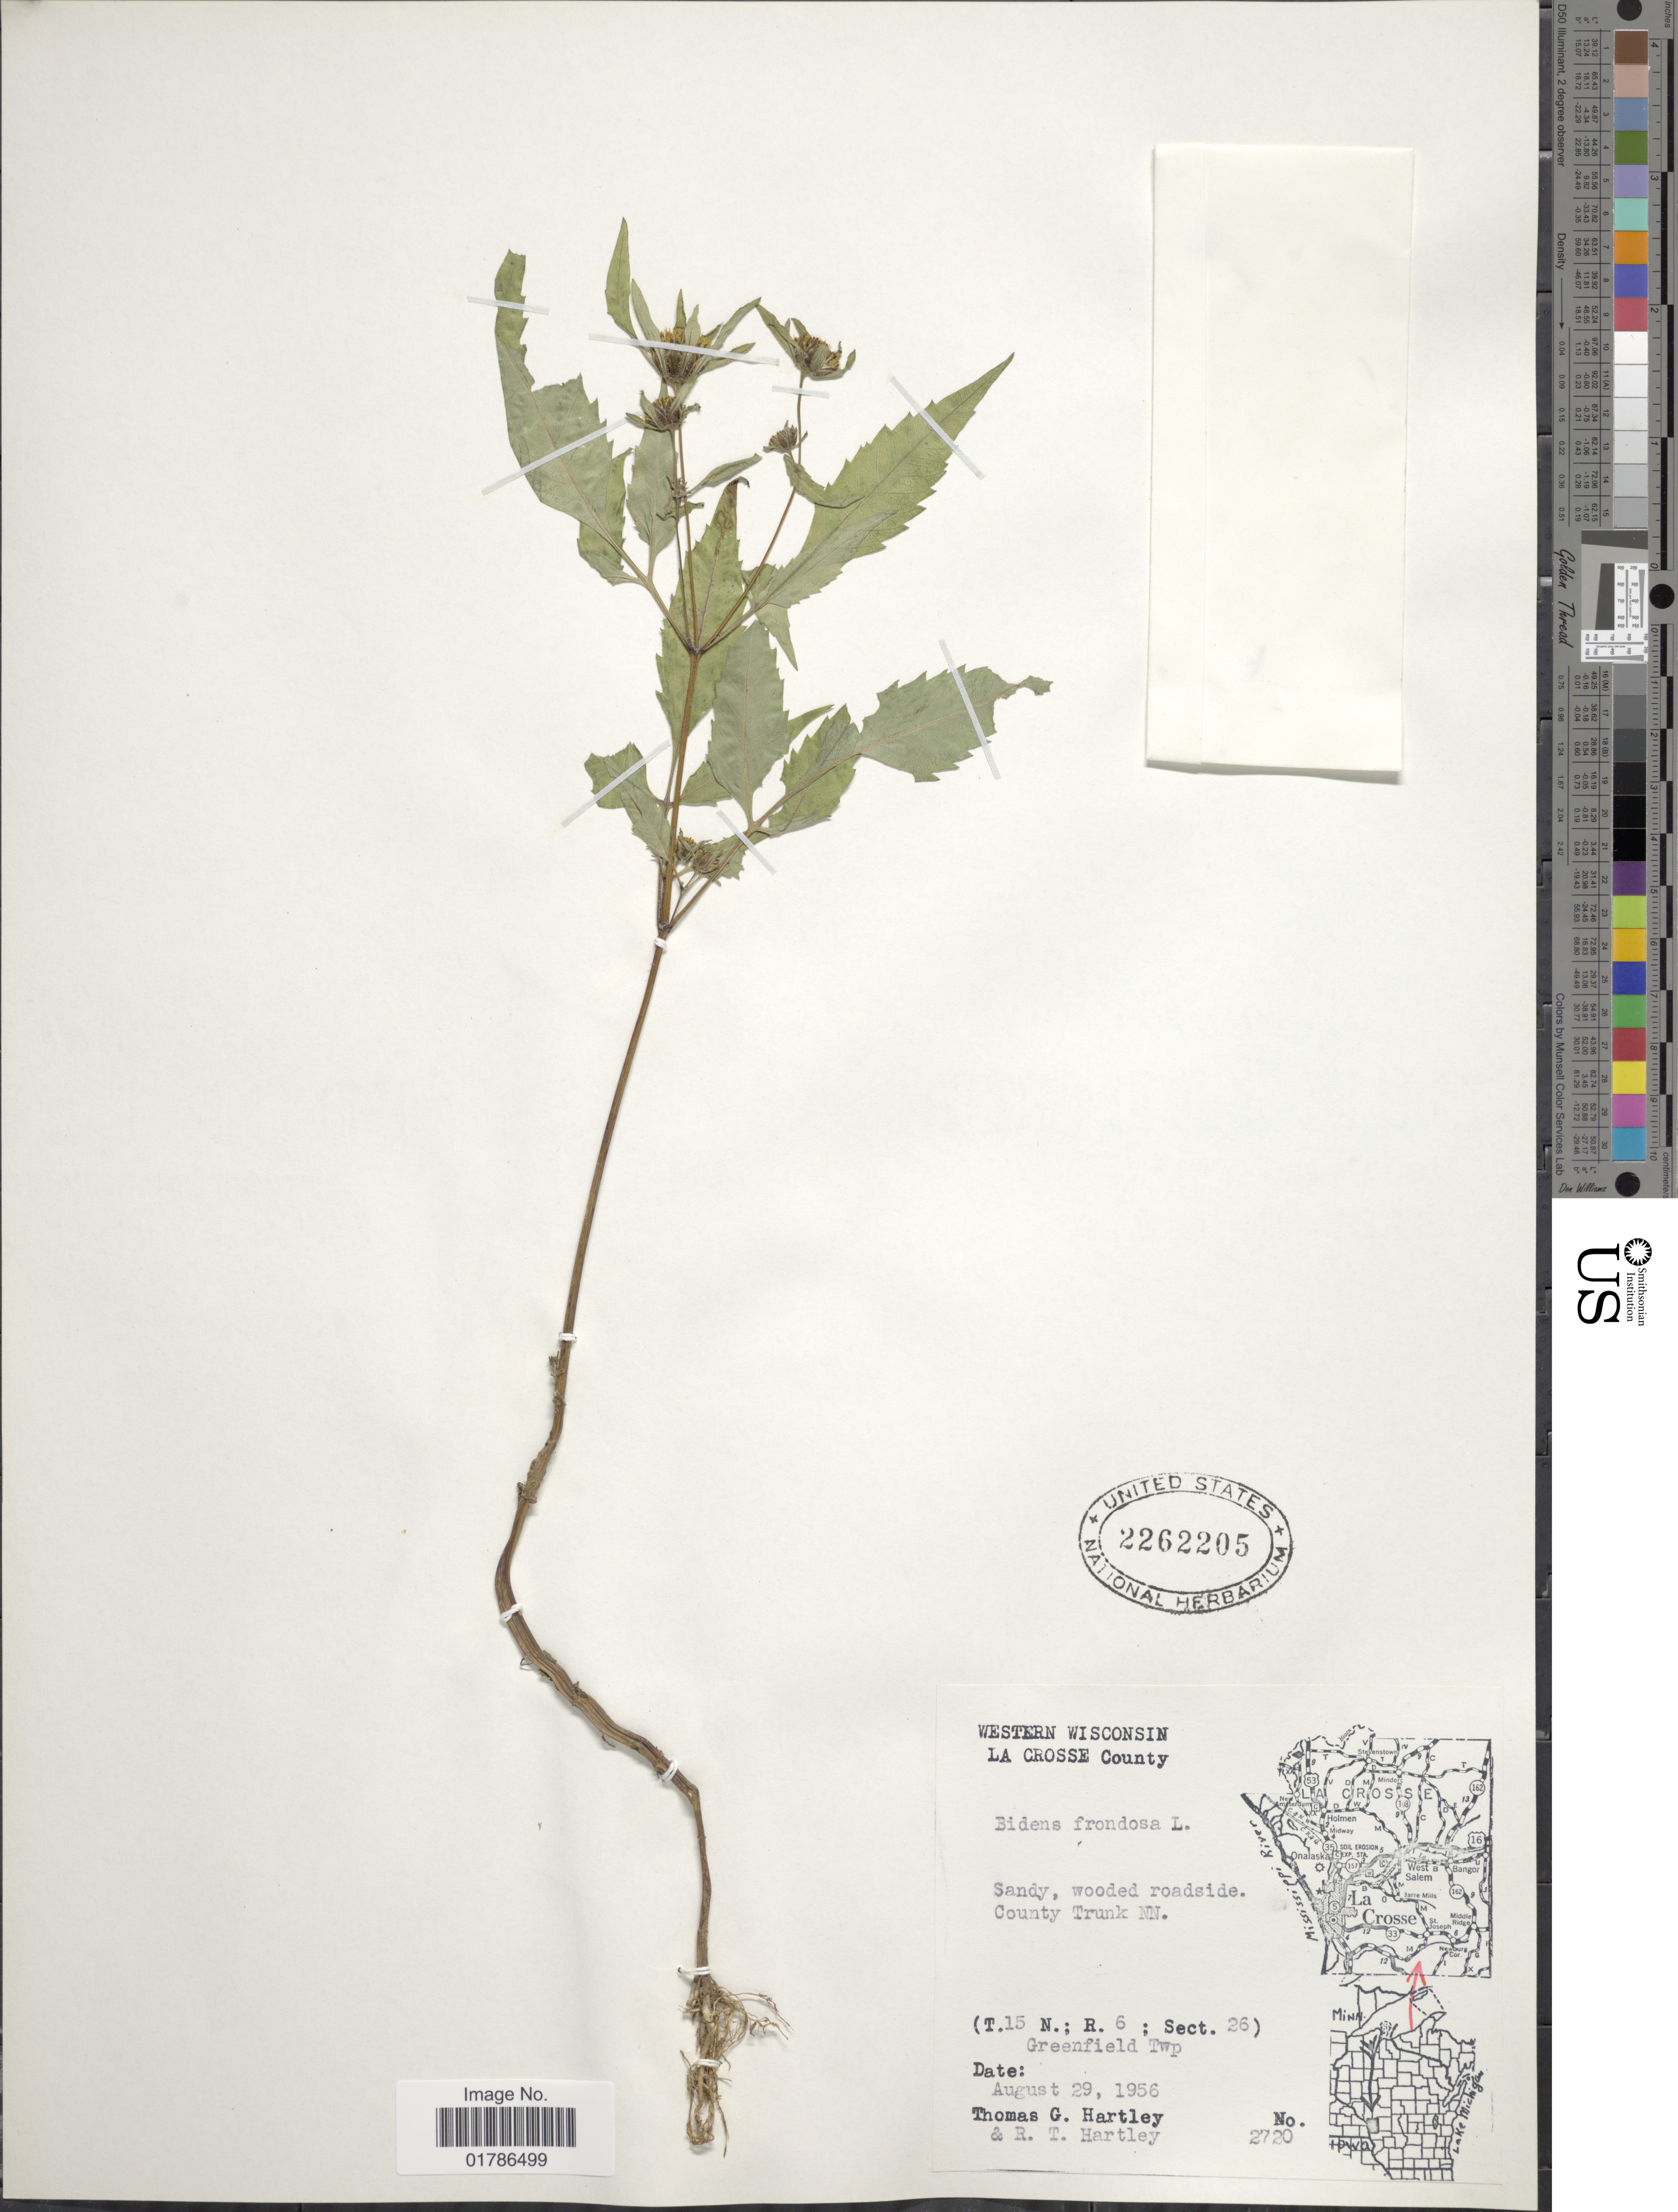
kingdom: Plantae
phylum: Tracheophyta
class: Magnoliopsida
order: Asterales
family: Asteraceae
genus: Bidens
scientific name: Bidens frondosa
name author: L.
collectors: T. G. Hartley & R. T. Hartley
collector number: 2720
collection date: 1956-08-29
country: United States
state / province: Wisconsin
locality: Western Wisconsin, La Crosse County, County Trunk NN (T.15 N.; R; Sect. 26) Greenfield Twp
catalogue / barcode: US 2262205